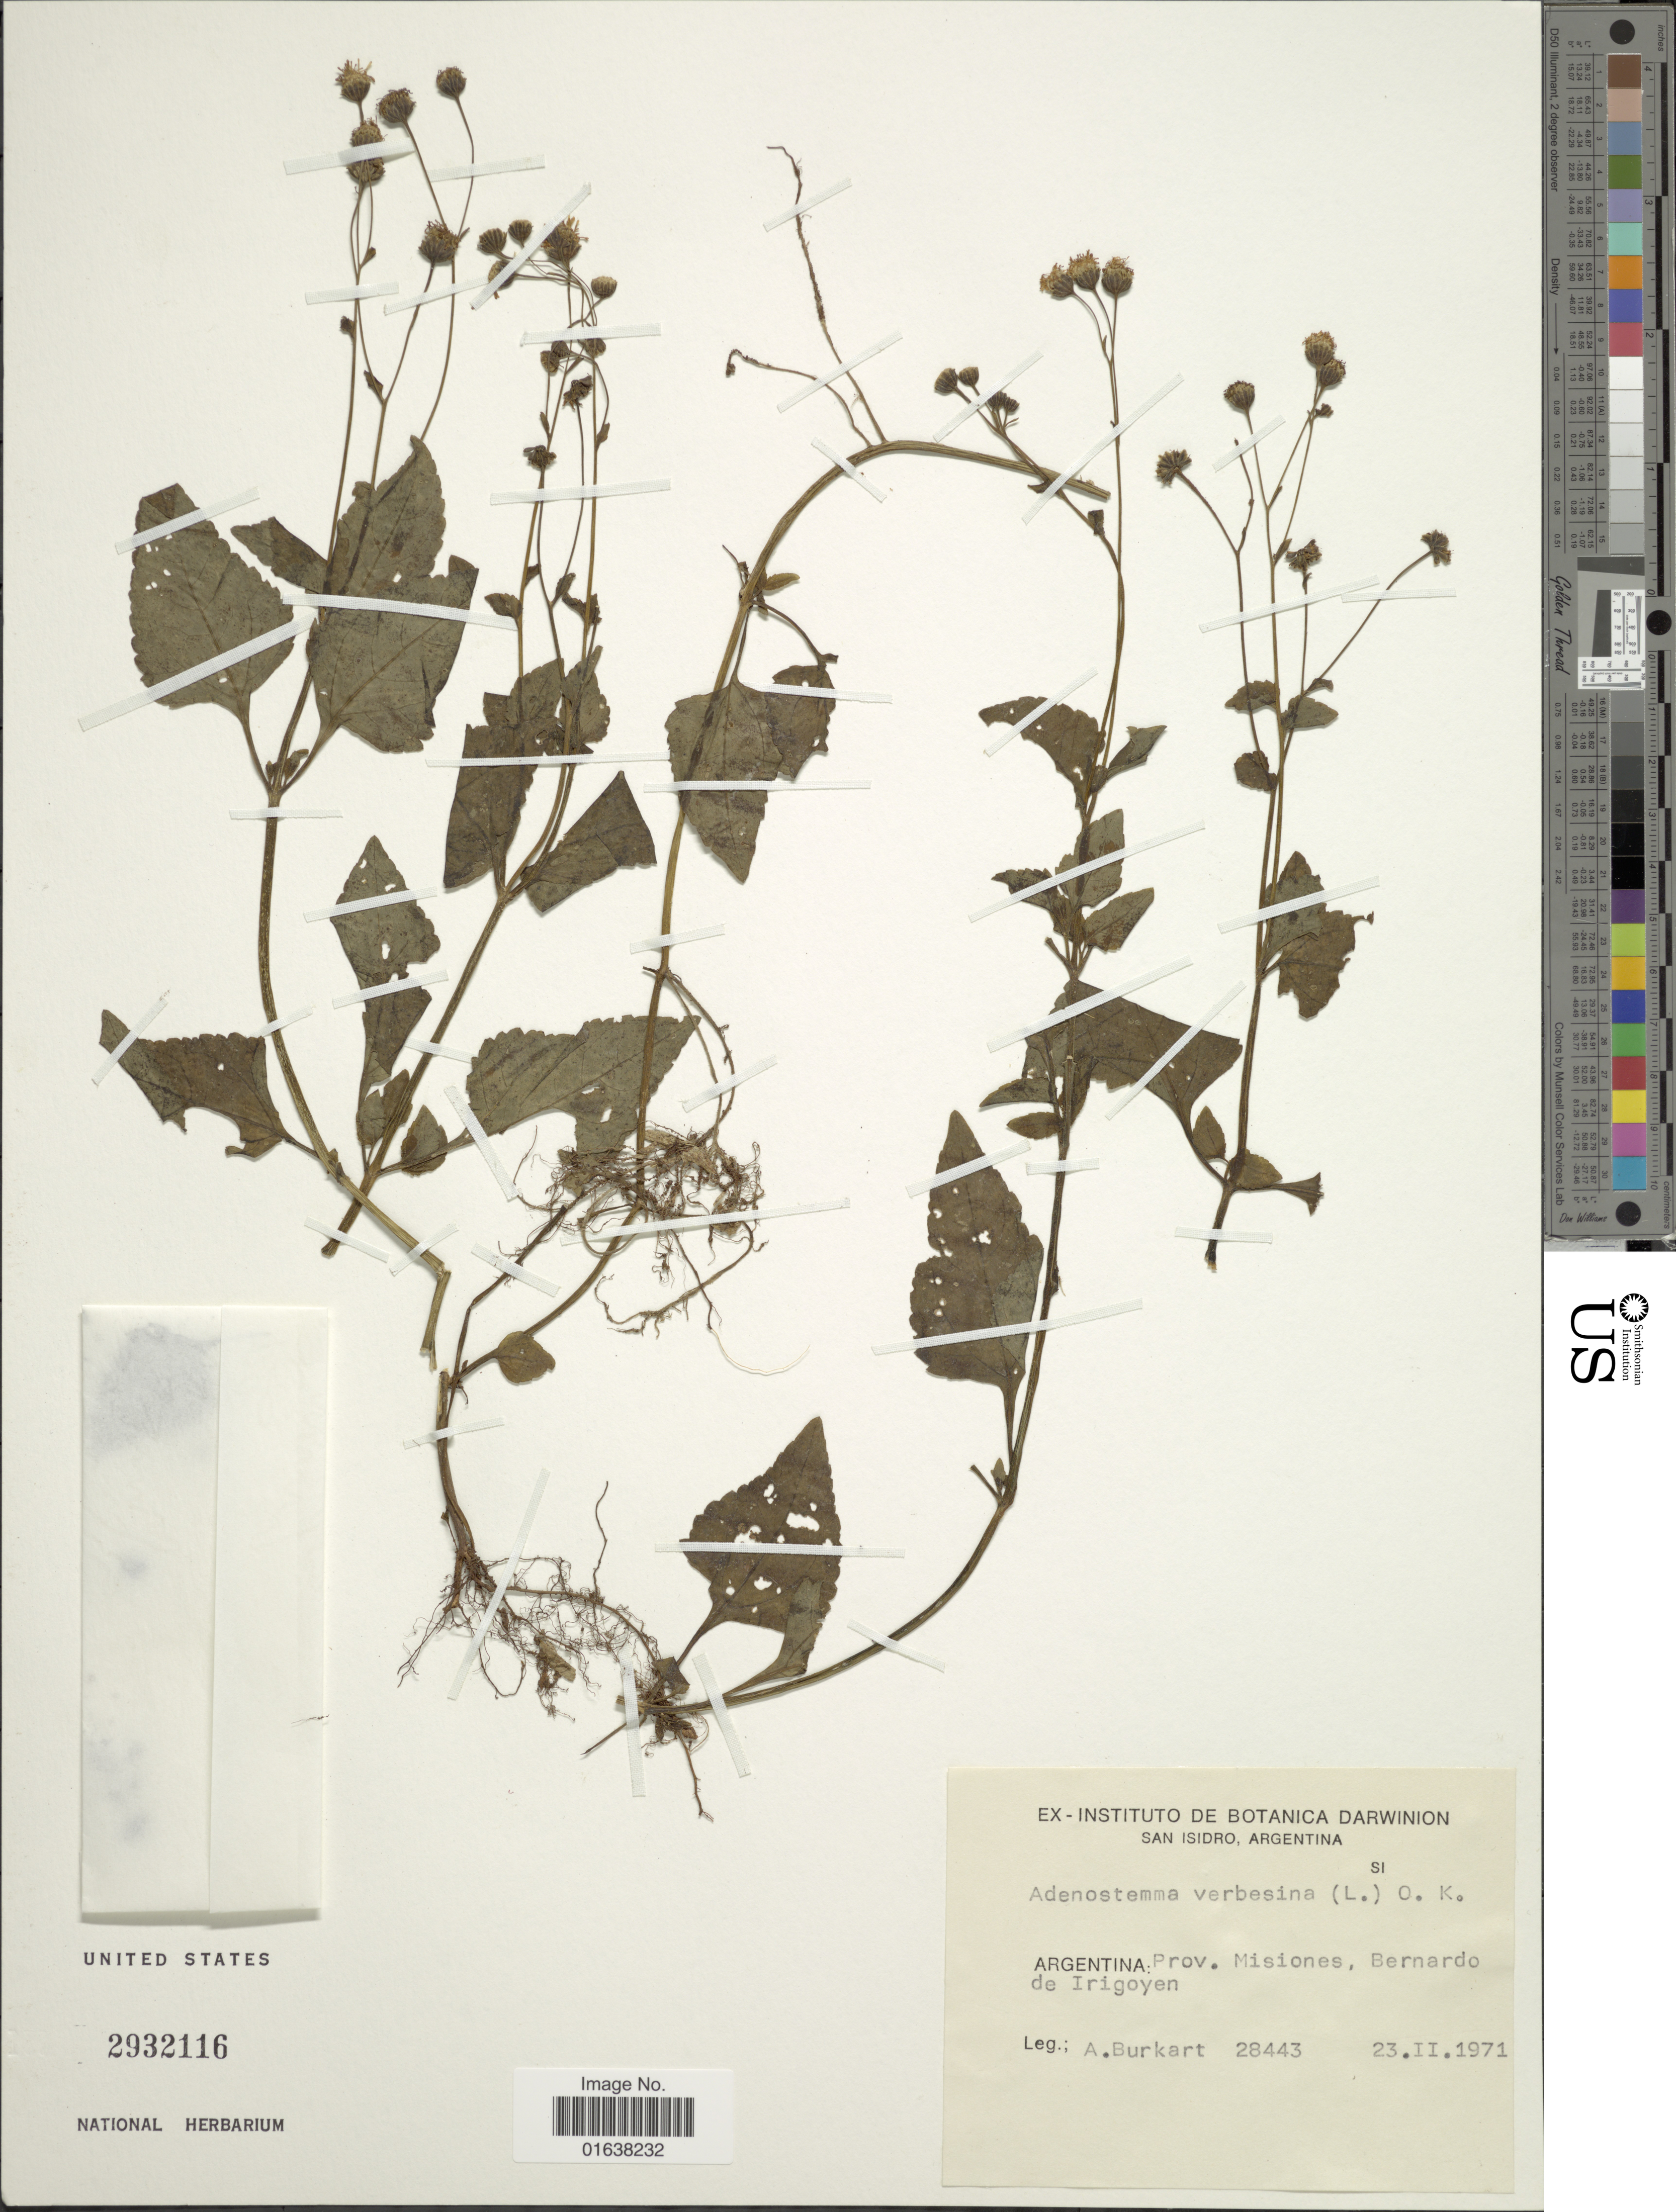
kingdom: Plantae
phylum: Tracheophyta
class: Magnoliopsida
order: Asterales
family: Asteraceae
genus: Adenostemma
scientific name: Adenostemma verbesina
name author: (L.) Sch. Bip.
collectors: A. E. Burkart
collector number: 28443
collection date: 1971-02-23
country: Argentina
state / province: Misiones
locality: Prov. Misiones, Bernardo de Irigoyen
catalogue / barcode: US 2932116